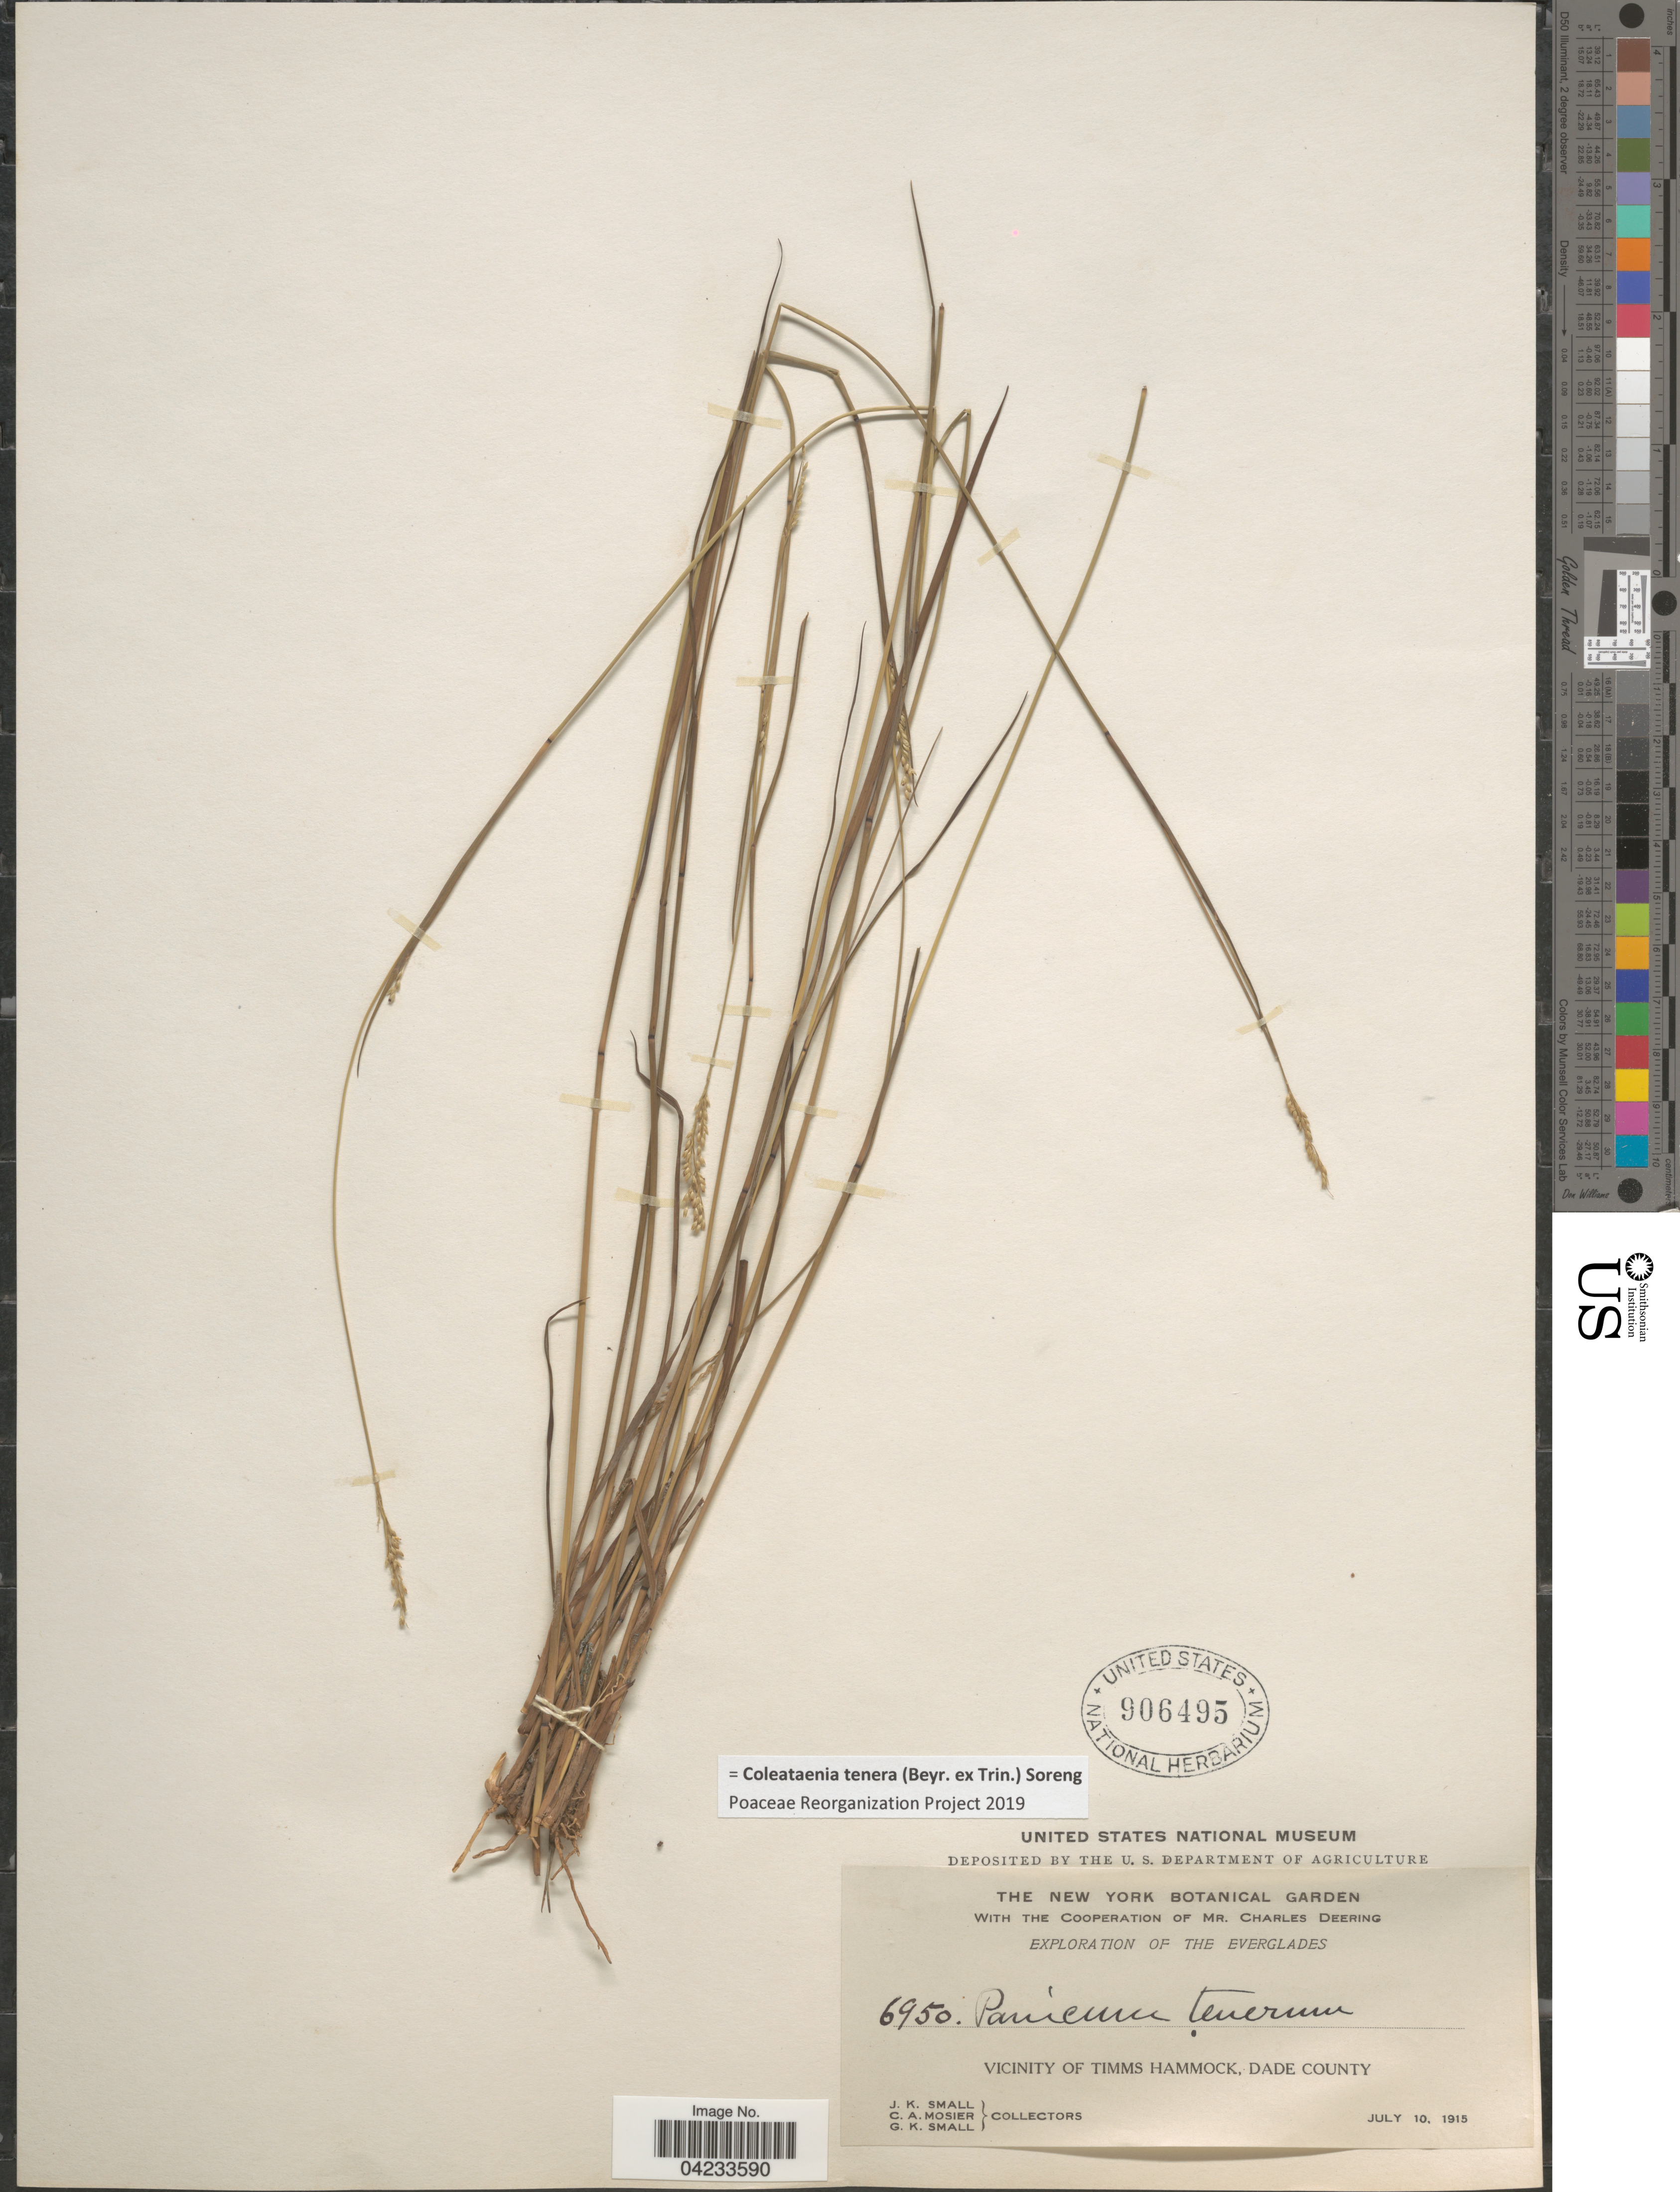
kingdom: Plantae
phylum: Tracheophyta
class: Liliopsida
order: Poales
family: Poaceae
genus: Coleataenia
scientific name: Coleataenia tenera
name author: (Beyr. ex Trin.) Soreng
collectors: J. K. Small, C. A. Mosier & G. K. Small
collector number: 6950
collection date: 1915-07-10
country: United States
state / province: Florida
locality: Exploration of the Everglades. Vicinity of Timms Hammock, Dade County.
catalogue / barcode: US 906495